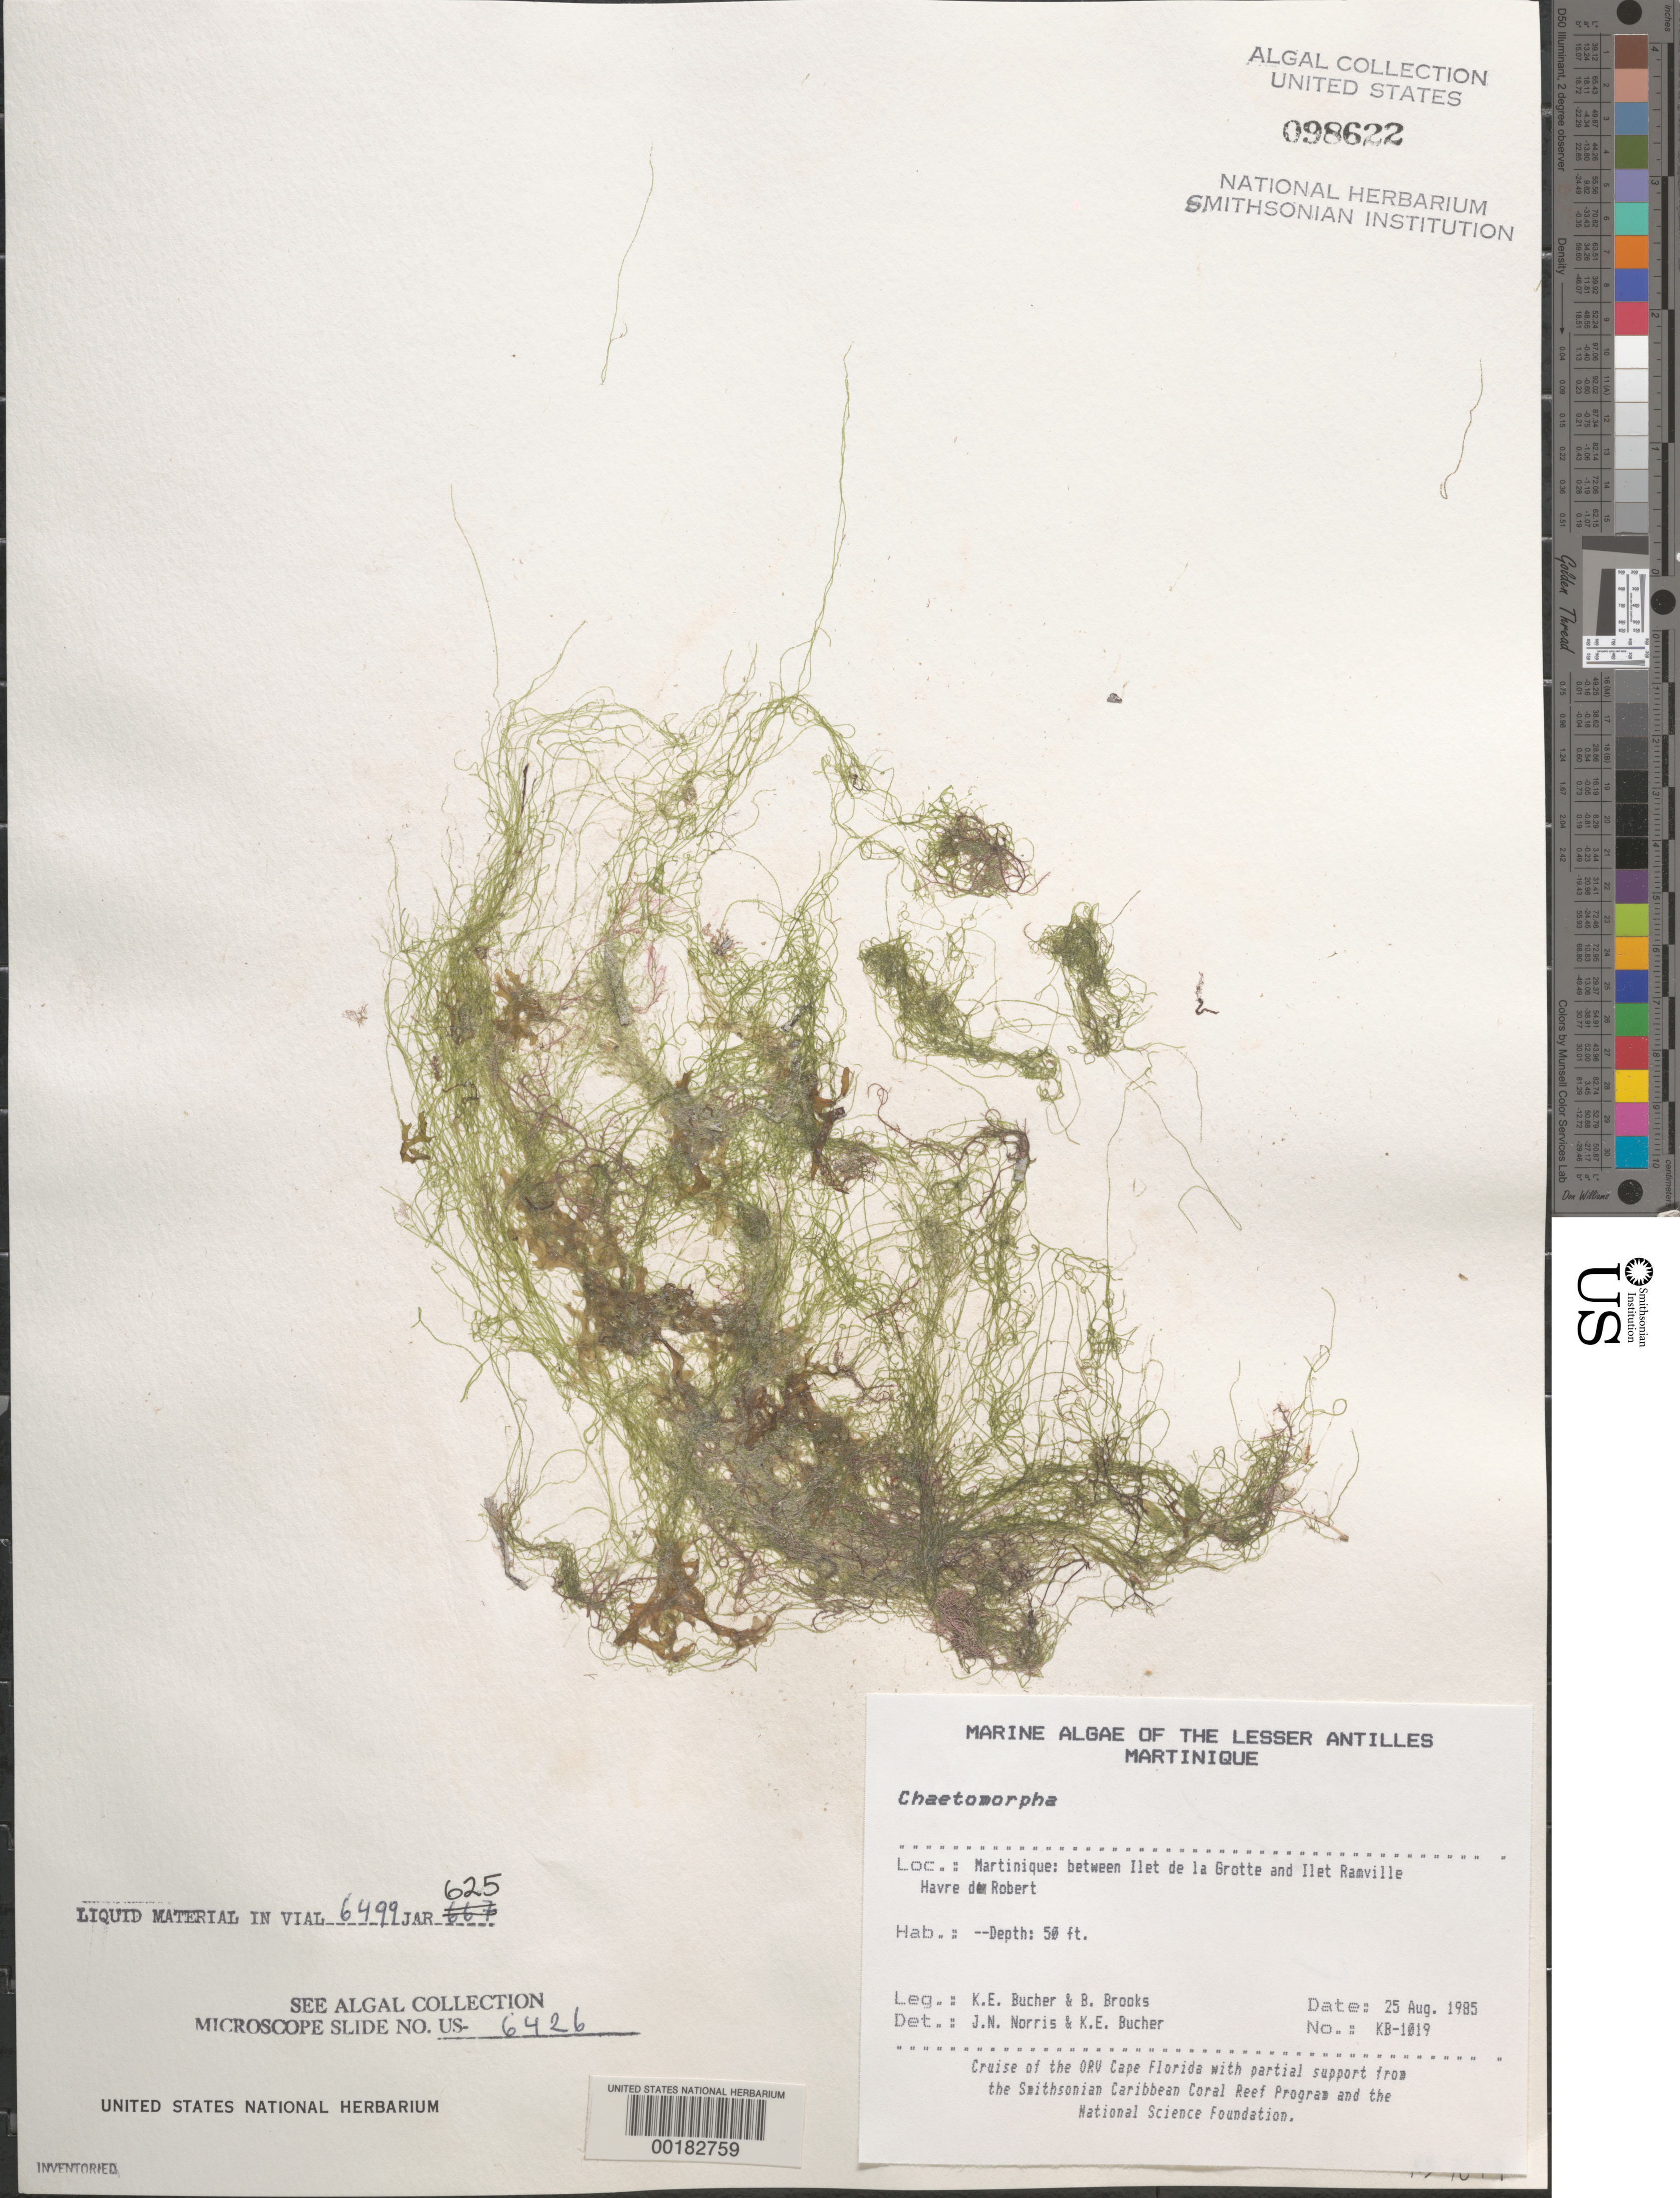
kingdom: Plantae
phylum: Chlorophyta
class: Ulvophyceae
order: Cladophorales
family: Cladophoraceae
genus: Chaetomorpha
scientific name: Chaetomorpha sp.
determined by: Norris, J. N.; Bucher, K. E.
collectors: K. E. Bucher & B. Brooks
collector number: Kb-1019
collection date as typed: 25 Aug 1985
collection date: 1985-08-25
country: Martinique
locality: Between Ilet de la Grotte and Ilet de Ramville, Havre du Robert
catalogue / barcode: US 98622